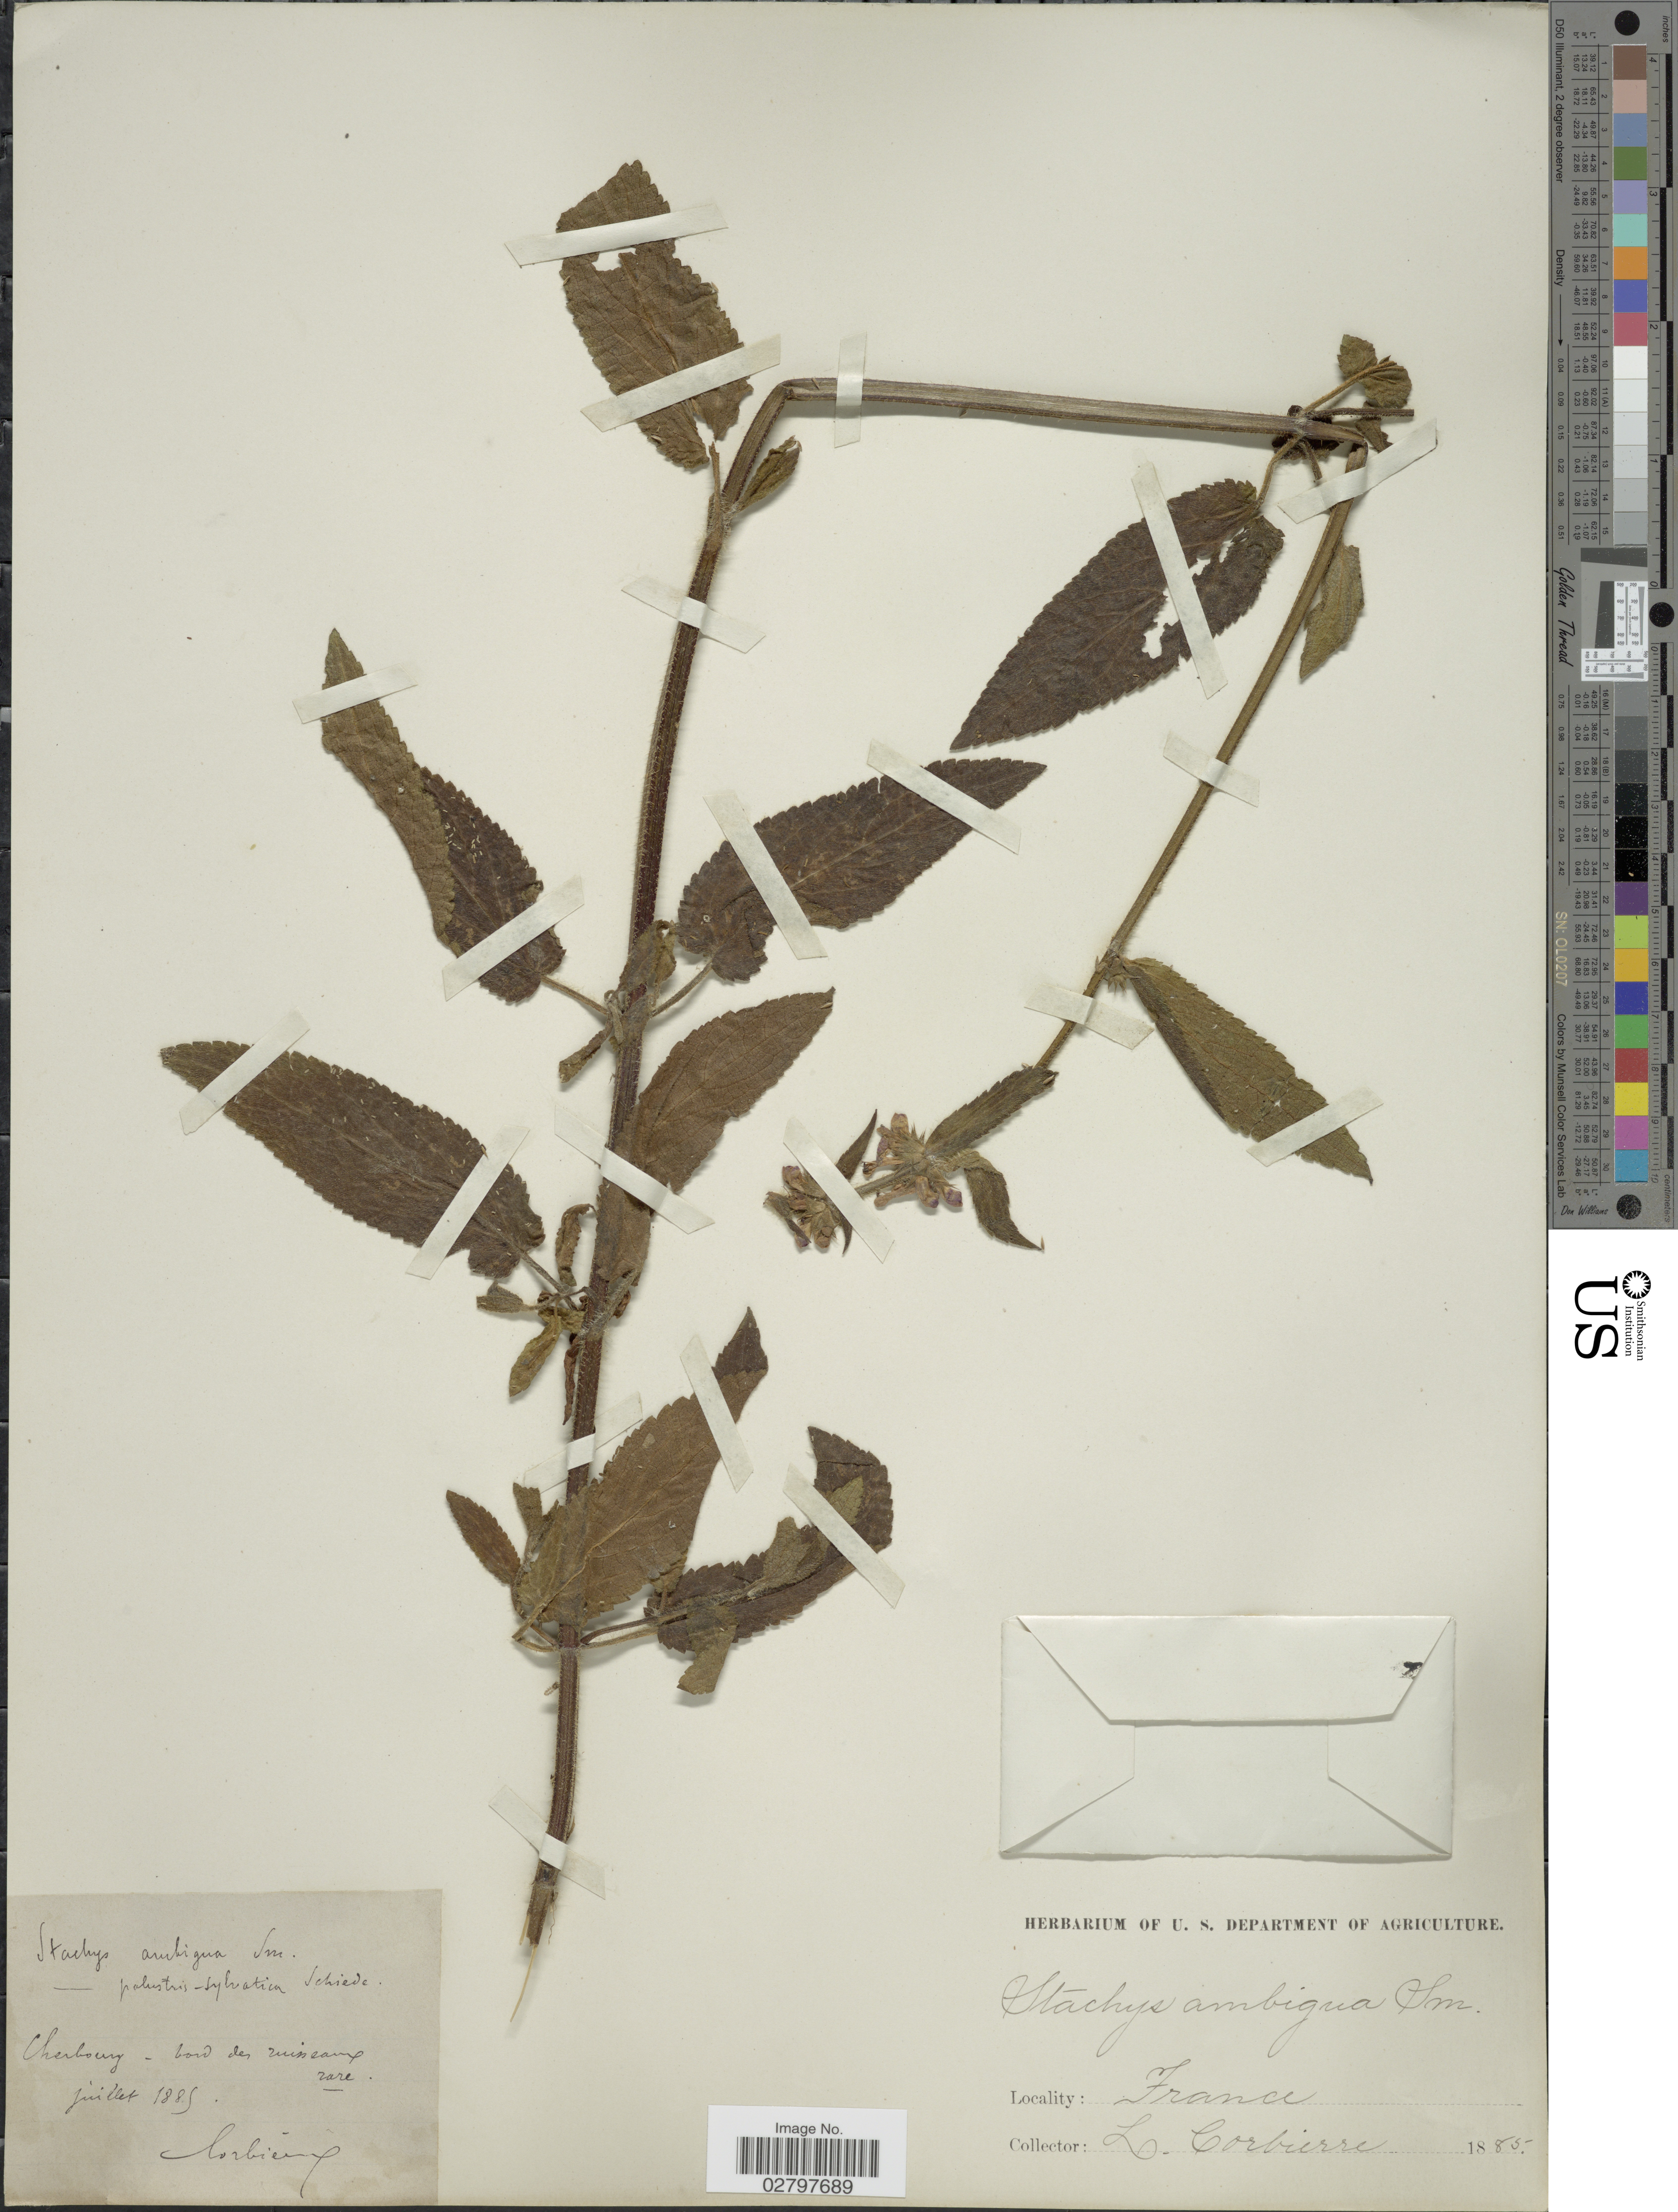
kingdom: Plantae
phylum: Tracheophyta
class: Magnoliopsida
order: Lamiales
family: Lamiaceae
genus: Stachys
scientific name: Stachys ambigua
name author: (A. Gray) Britton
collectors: L. Corbière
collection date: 1885-07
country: France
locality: Cherbourg - bord des ruisseaux.